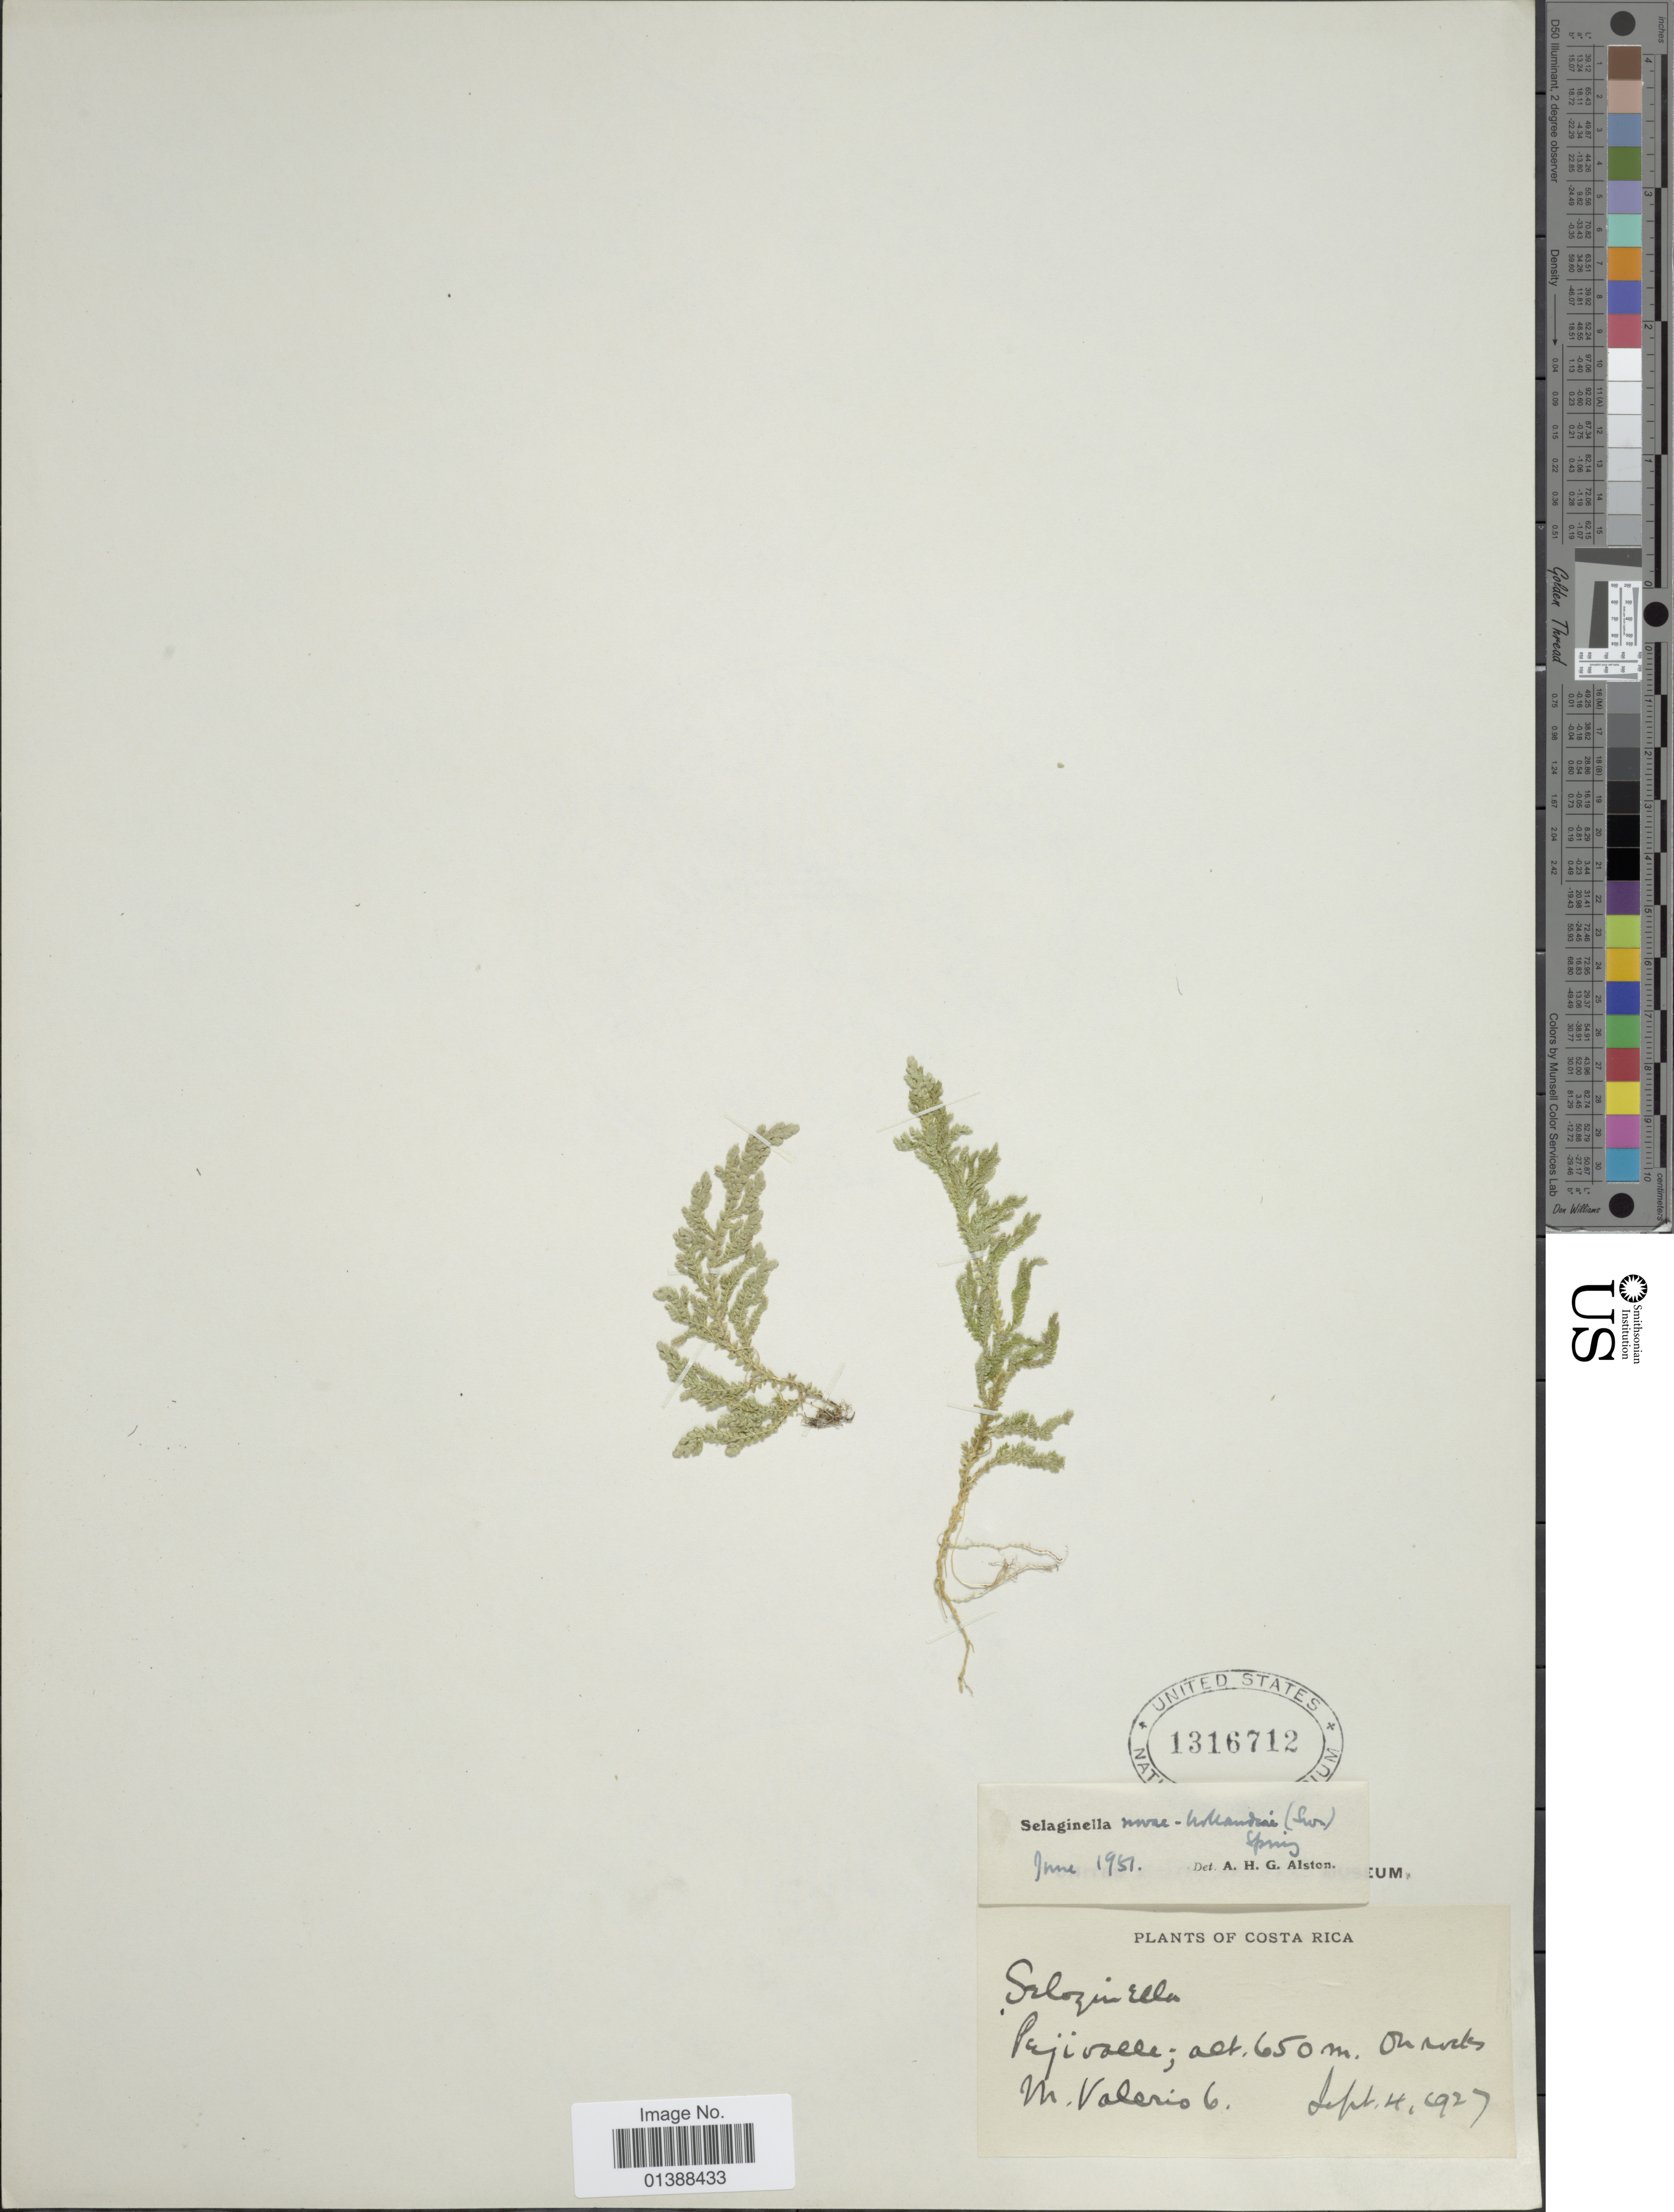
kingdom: Plantae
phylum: Tracheophyta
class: Lycopodiopsida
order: Selaginellales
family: Selaginellaceae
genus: Selaginella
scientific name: Selaginella mikeneei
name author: Valdespino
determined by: Valdespino, I. A., (PMA), Universidad de Panama (PANAMA)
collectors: M. Valerio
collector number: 6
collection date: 1927-09-04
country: Costa Rica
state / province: Cartago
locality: Pejivalle [Pejibaye]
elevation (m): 650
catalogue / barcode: US 1316712